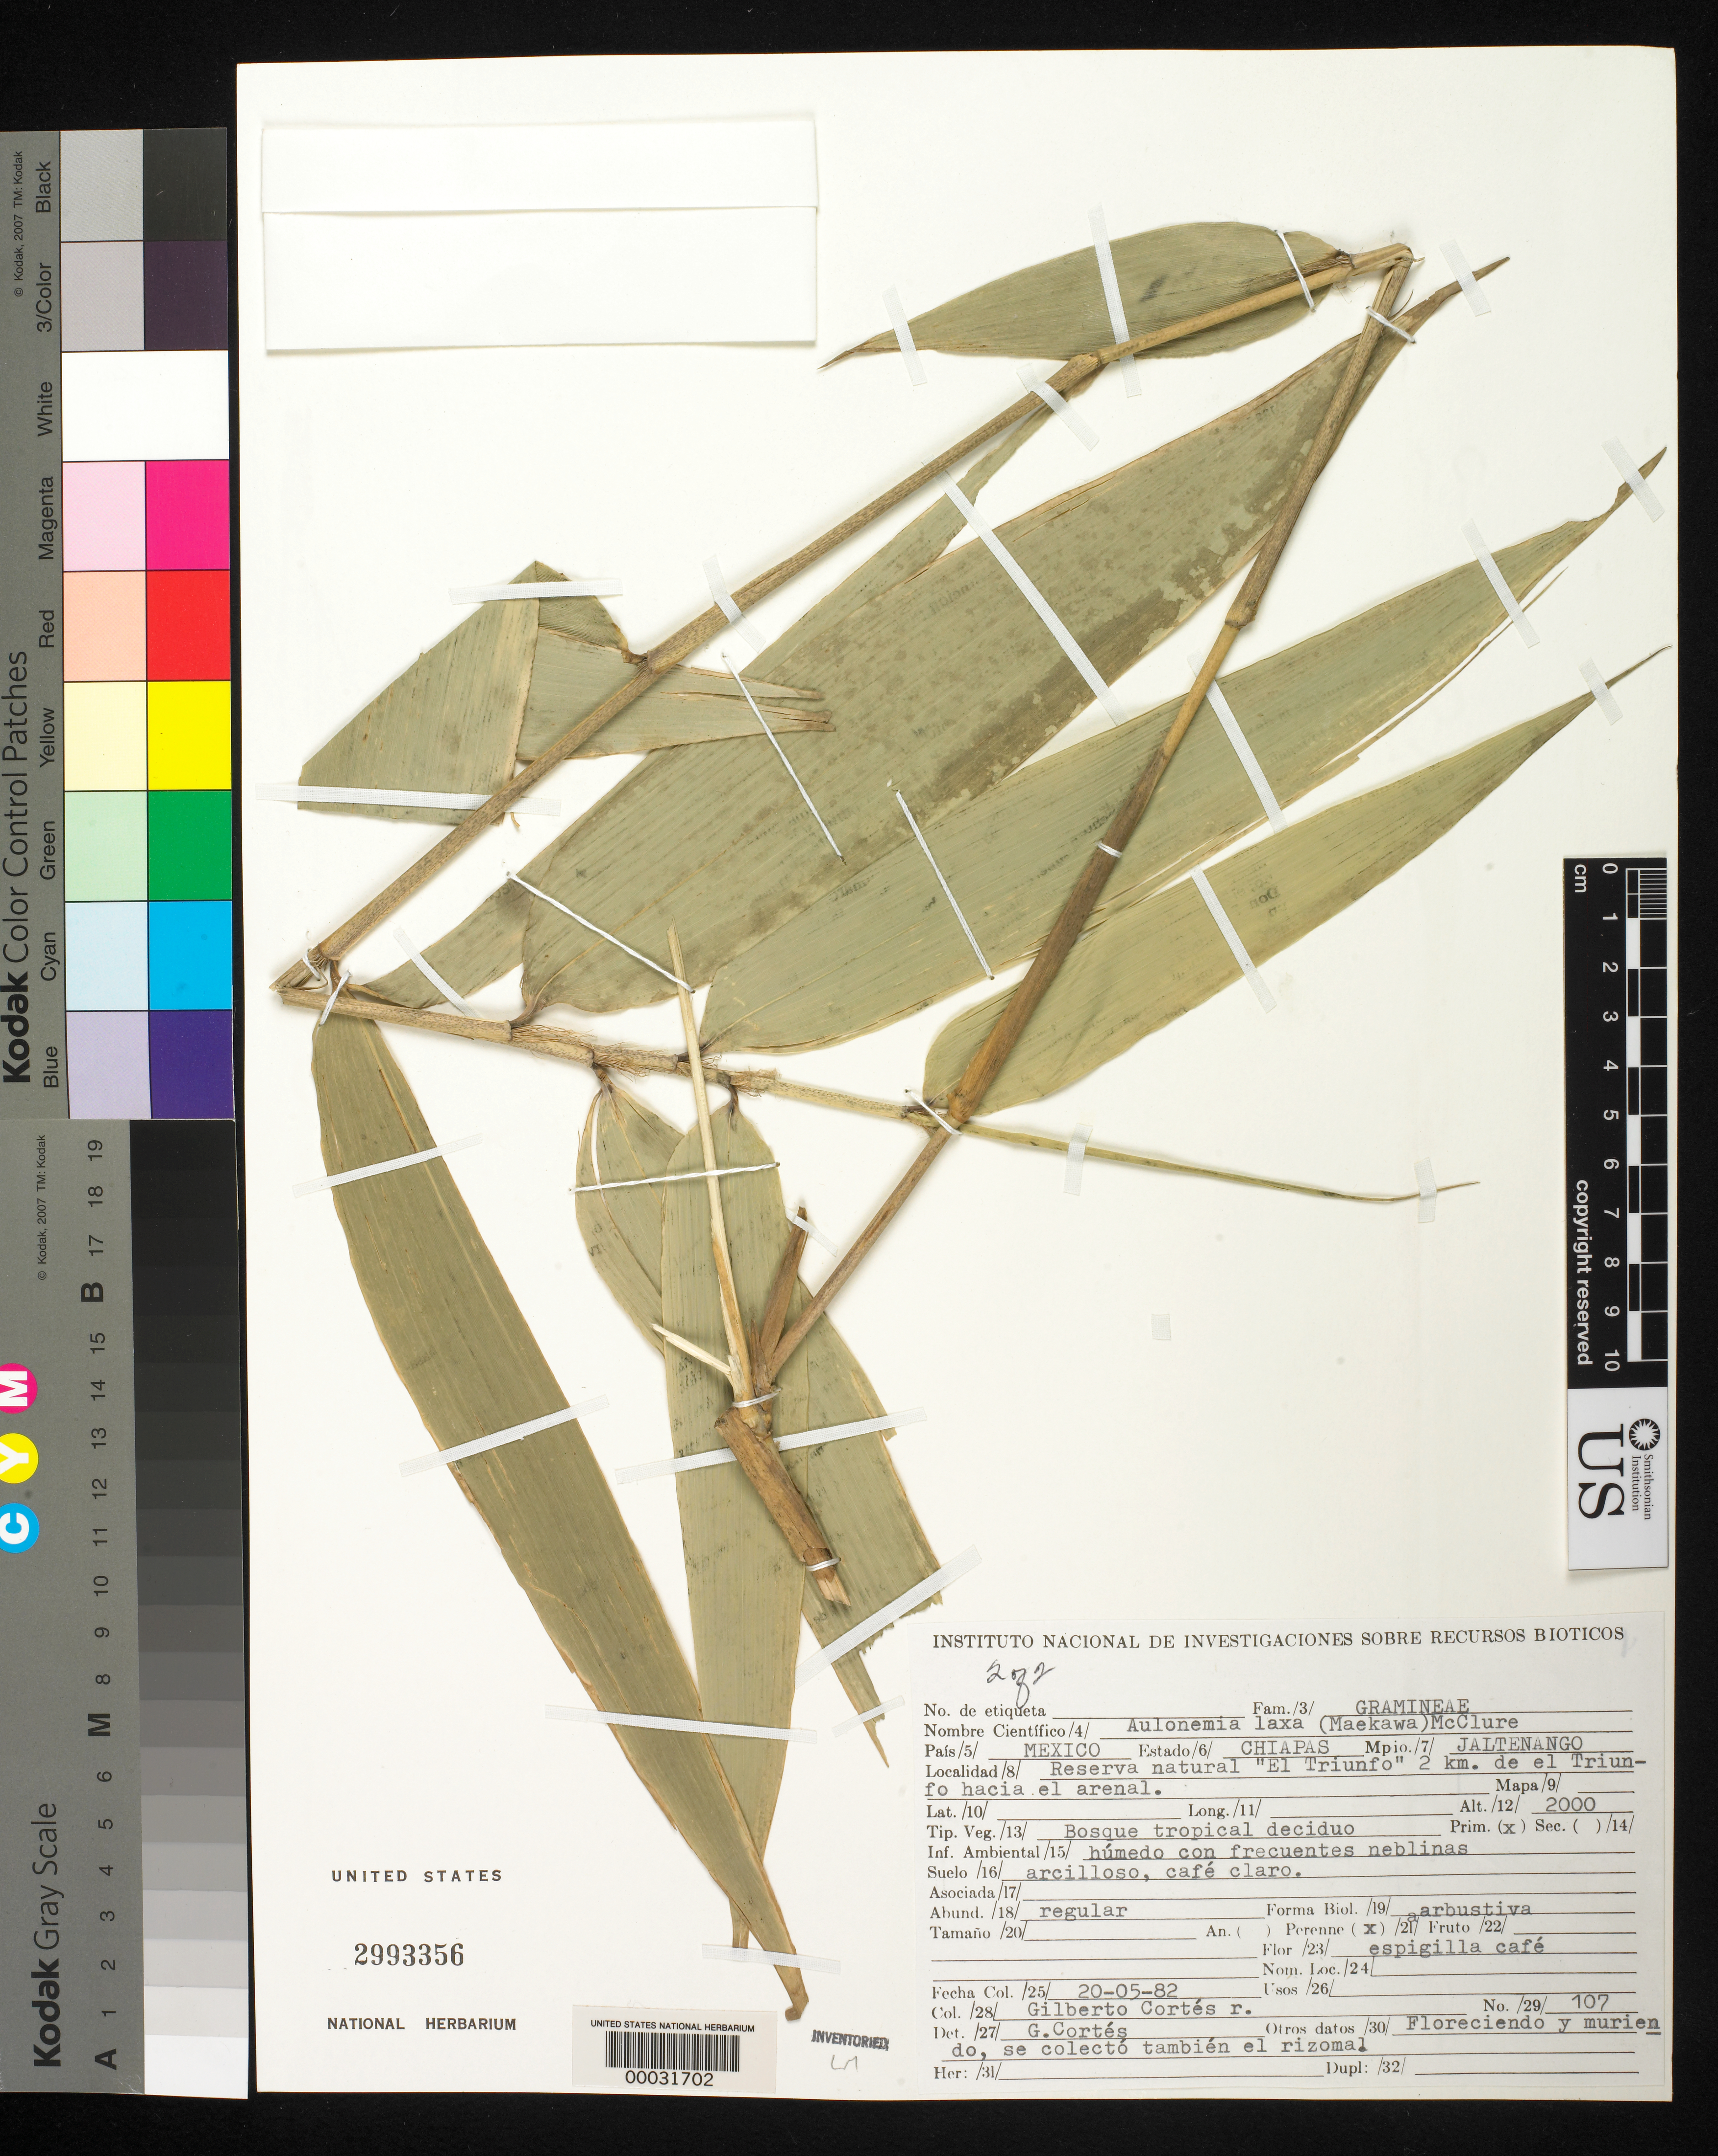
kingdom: Plantae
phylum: Tracheophyta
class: Liliopsida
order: Poales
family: Poaceae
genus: Aulonemia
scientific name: Aulonemia laxa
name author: (F. Maek.) McClure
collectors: G. Cortés R.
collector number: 107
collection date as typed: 20 May 1982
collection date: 1982-05-20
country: Mexico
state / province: Chiapas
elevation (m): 2000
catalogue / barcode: US 2993356